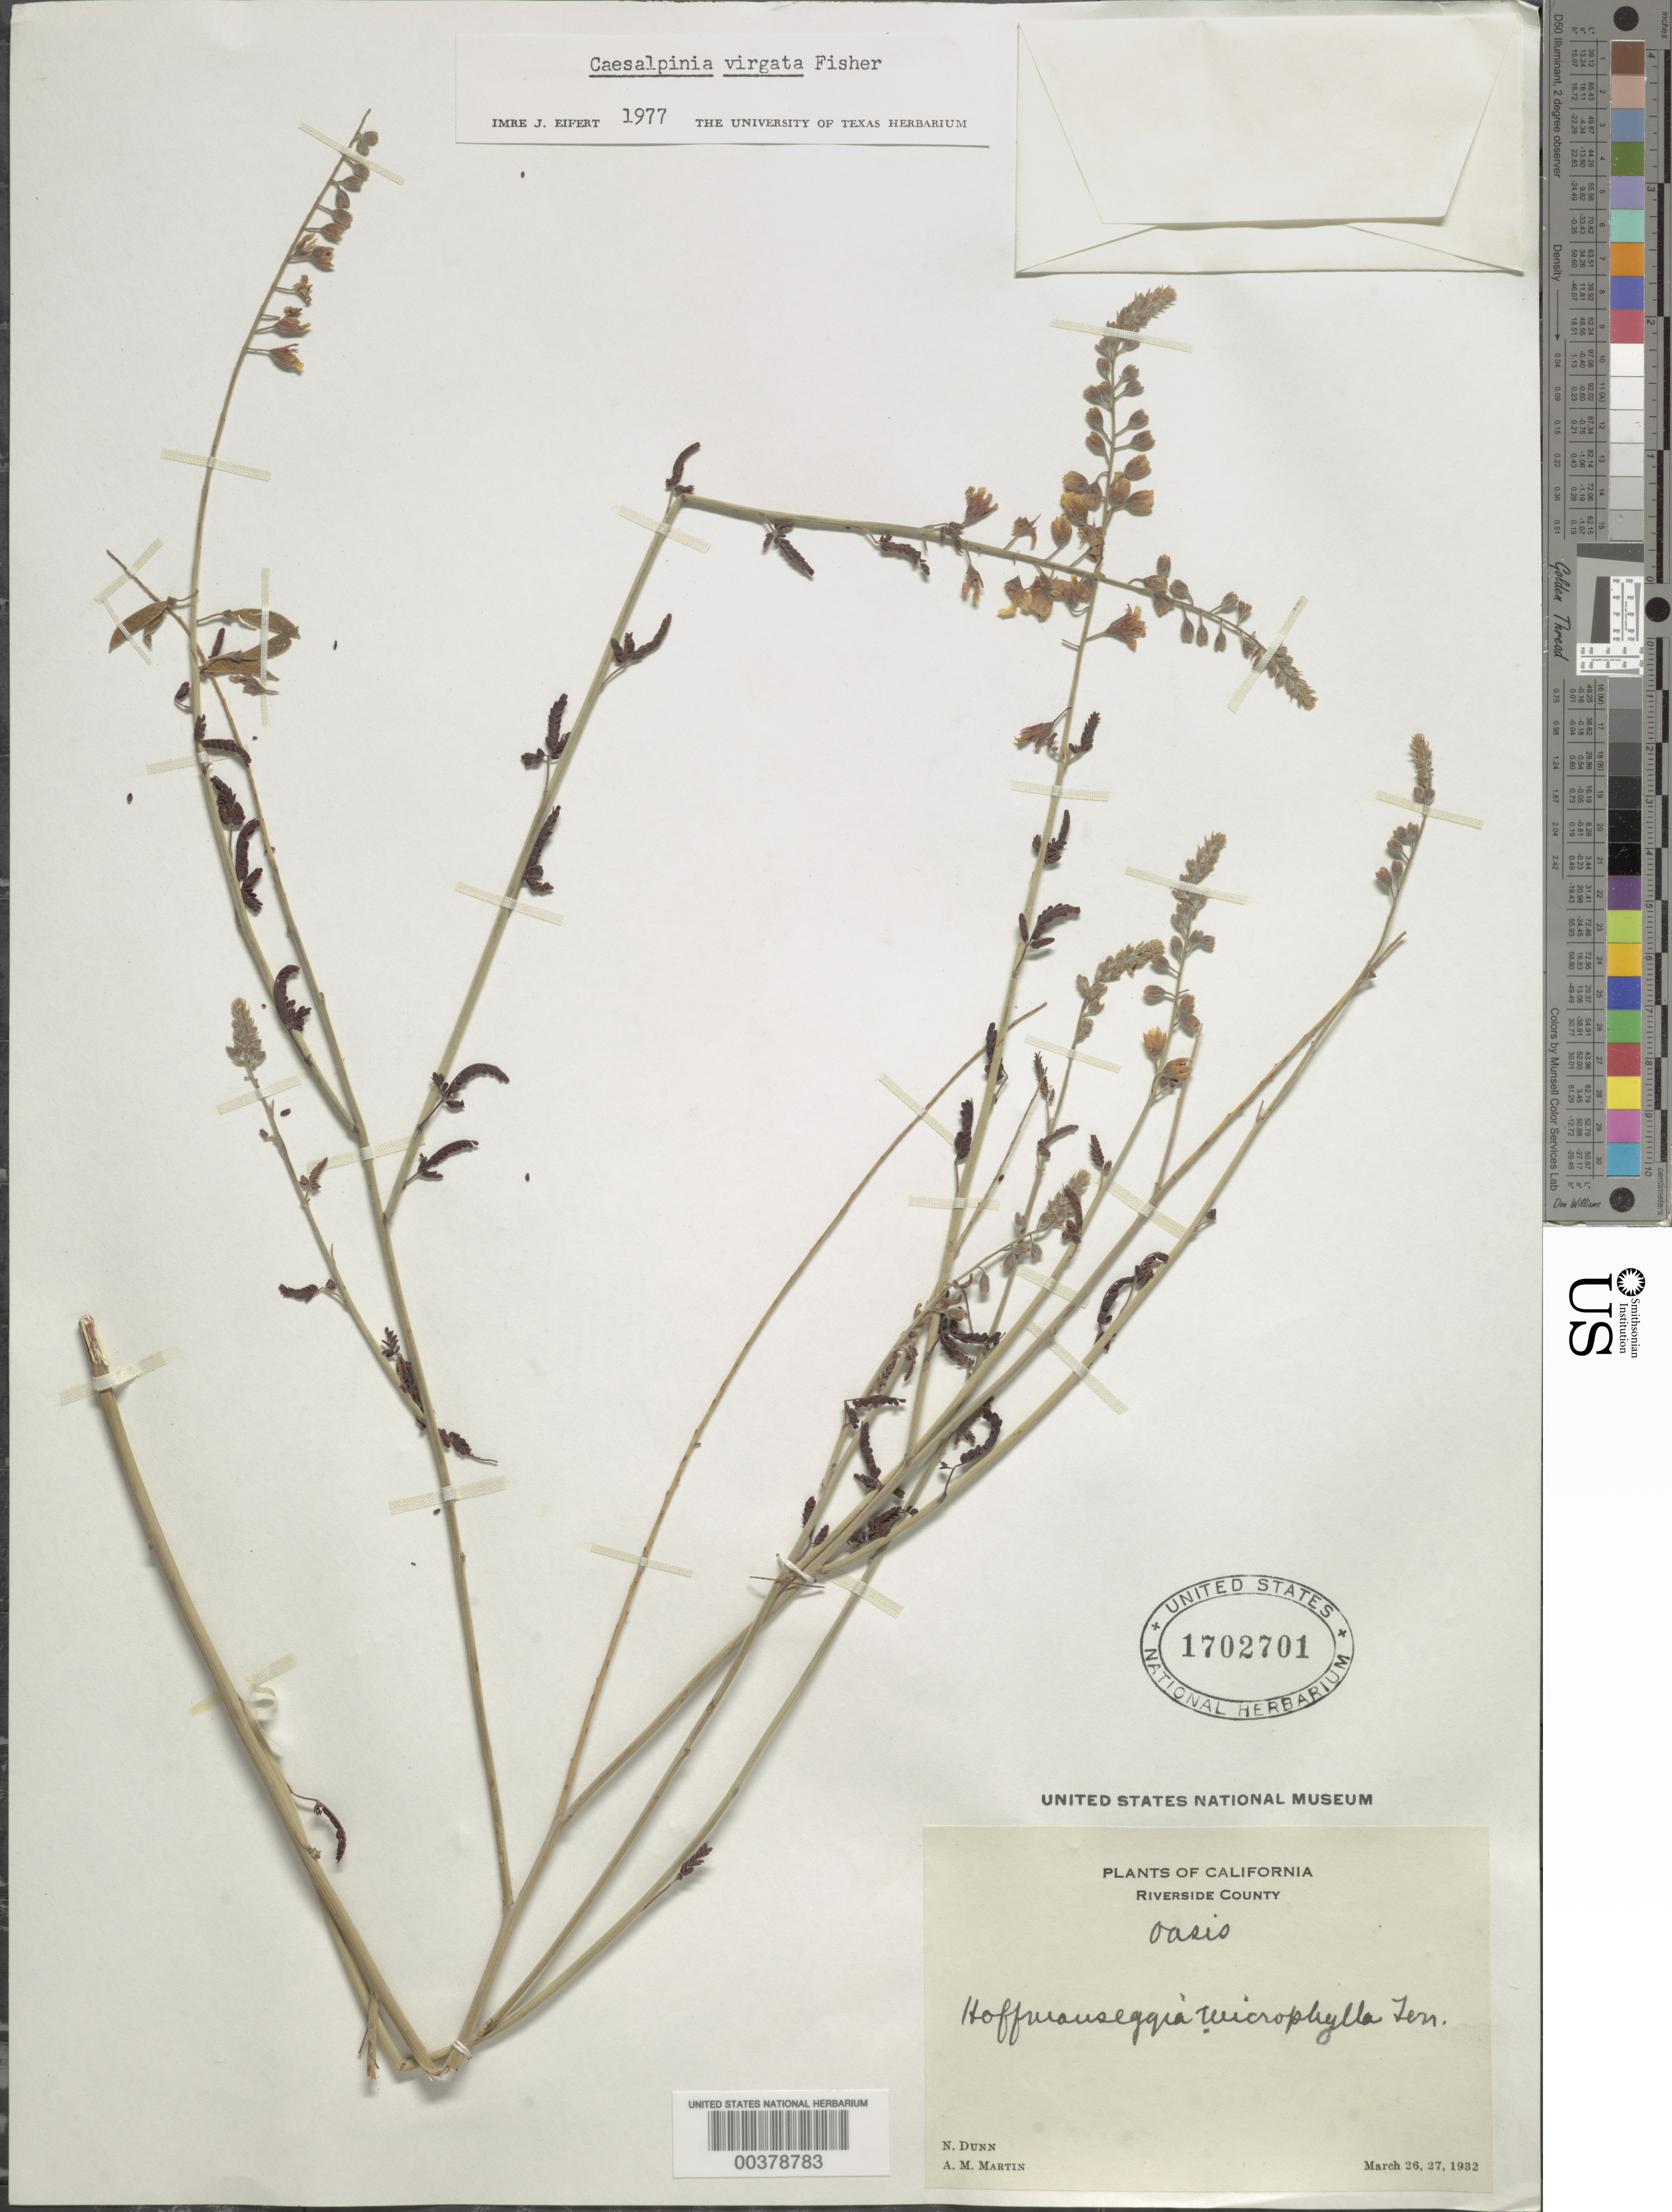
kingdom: Plantae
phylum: Tracheophyta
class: Magnoliopsida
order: Fabales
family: Fabaceae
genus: Hoffmannseggia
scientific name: Hoffmannseggia microphylla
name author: Torr.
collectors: N. Dunn & A. M. Martin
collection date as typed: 26 Mar 1932 and 27 Mar 1932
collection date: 1932-03-26,1932-03-27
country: United States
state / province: California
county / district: Riverside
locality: Oasis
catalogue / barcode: US 1702701